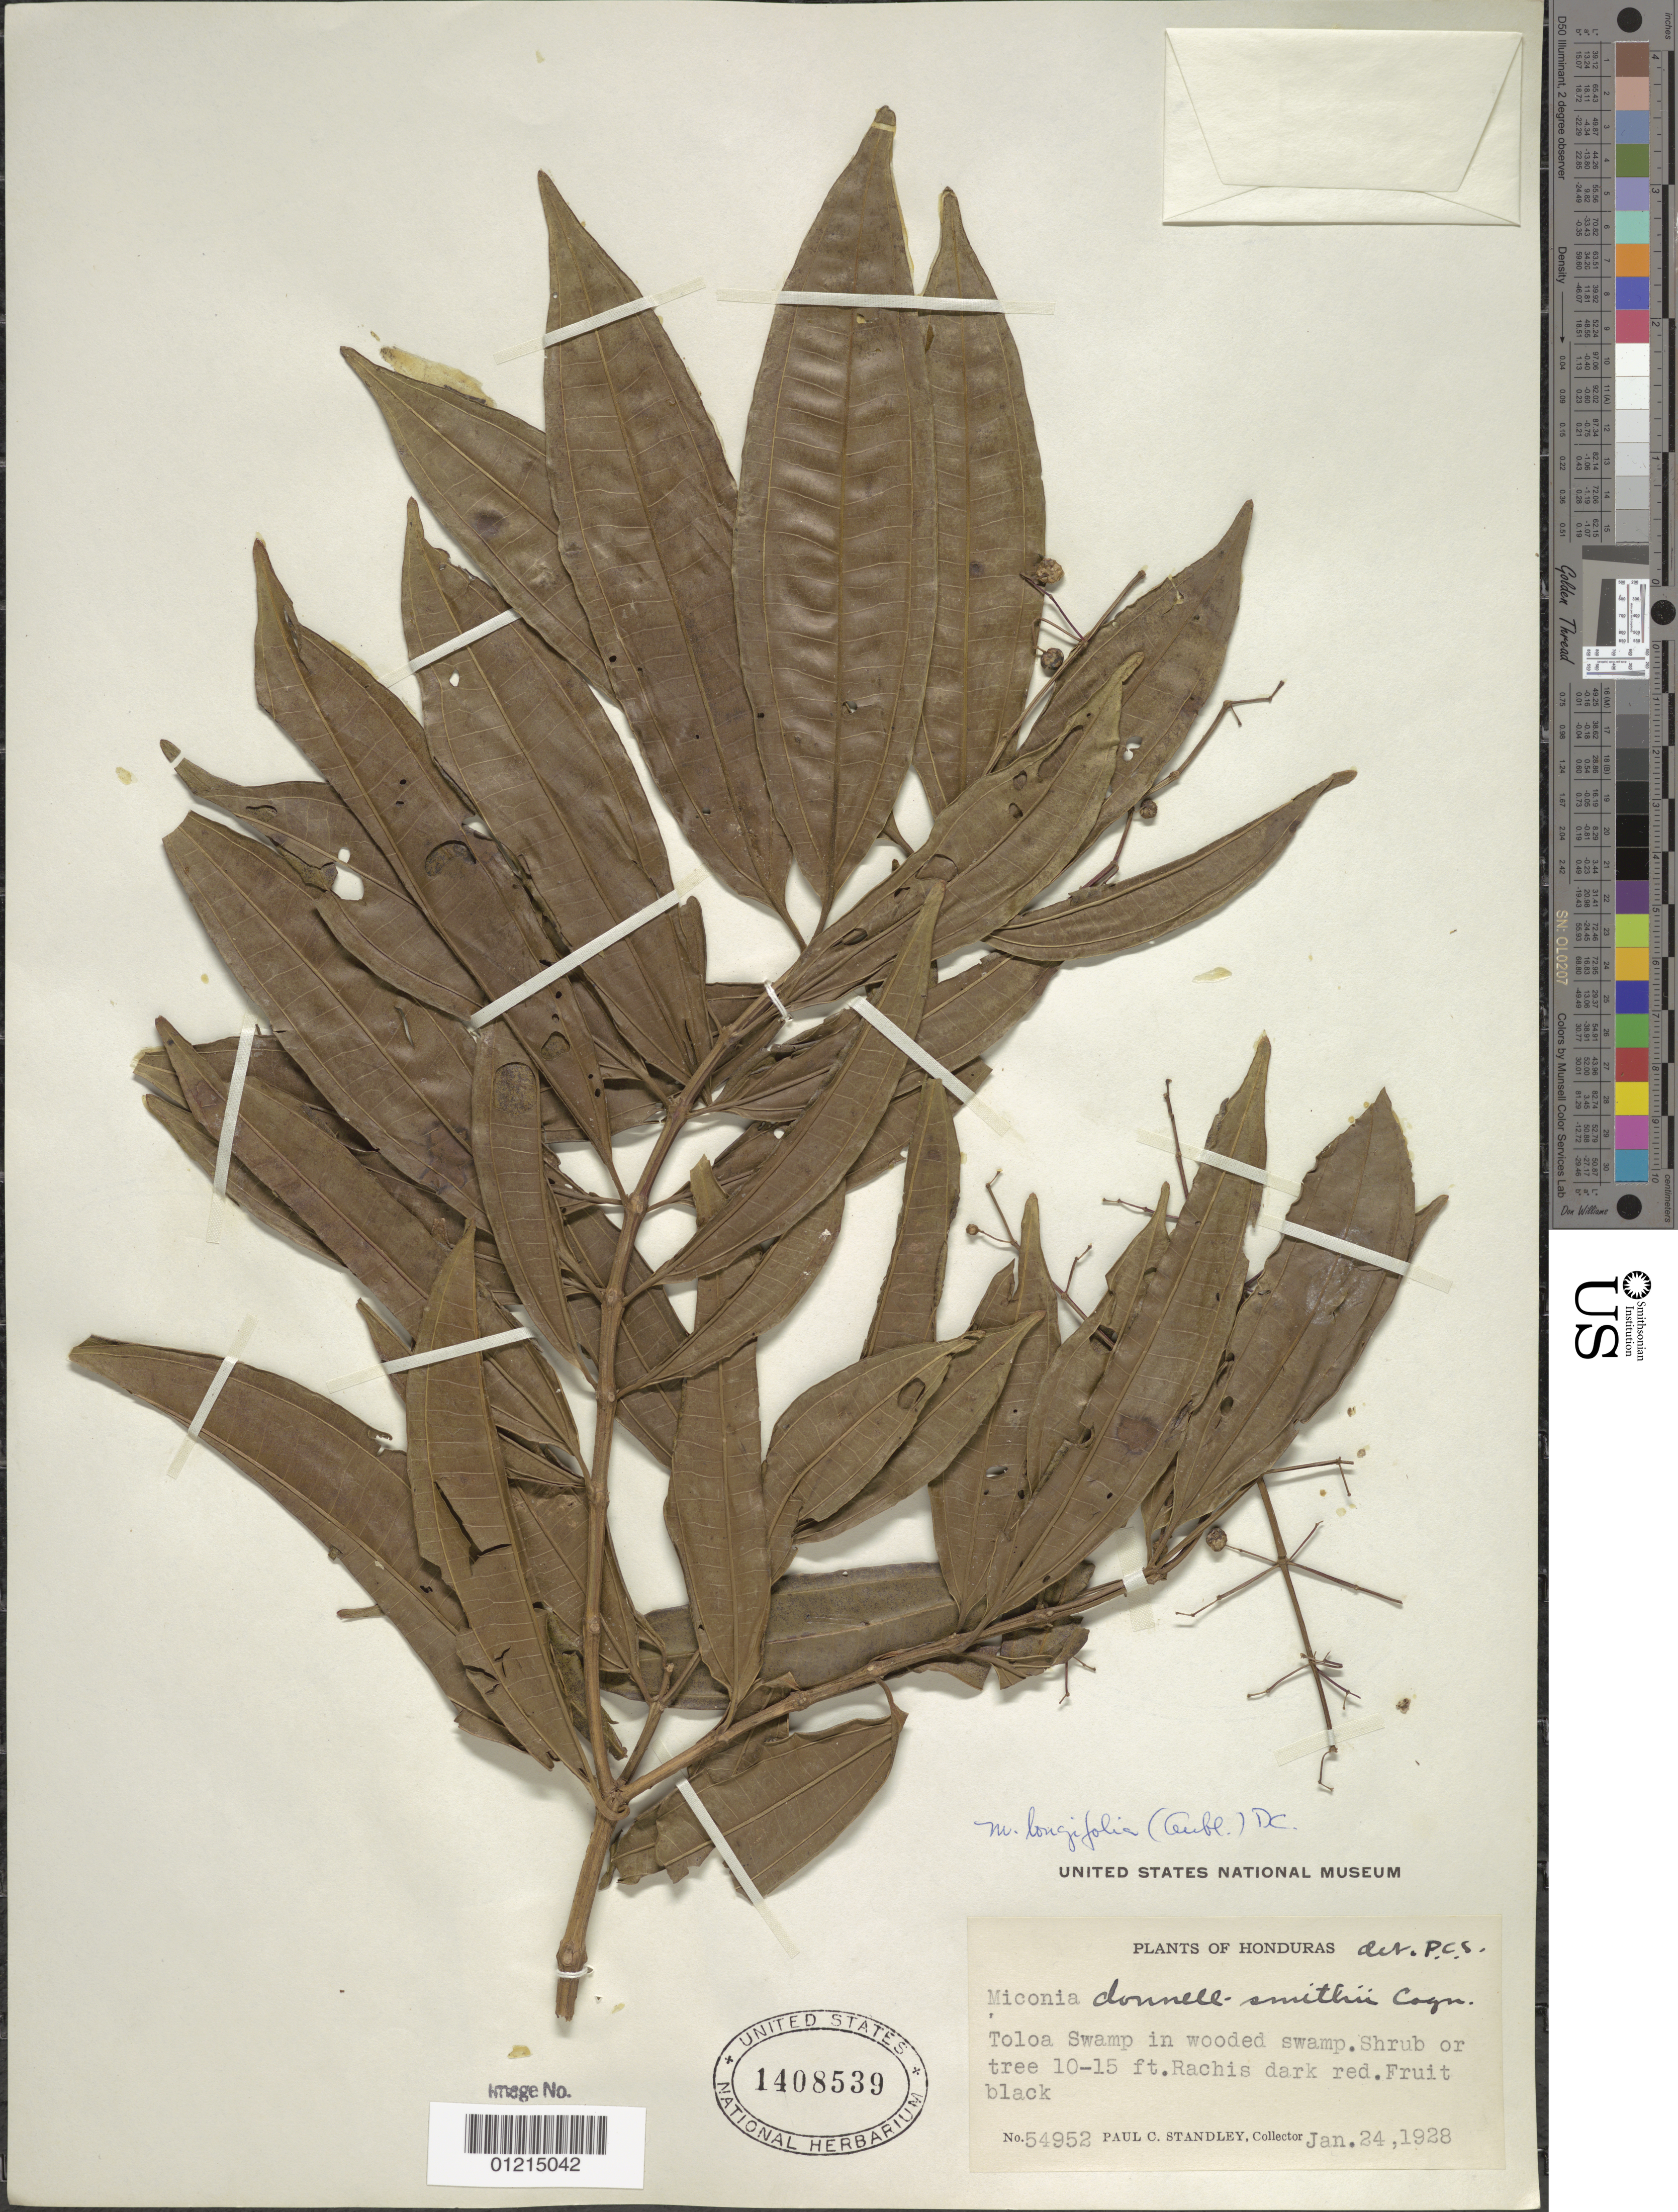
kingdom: Plantae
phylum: Tracheophyta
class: Magnoliopsida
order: Myrtales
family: Melastomataceae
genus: Miconia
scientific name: Miconia longifolia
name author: (Aubl.) DC.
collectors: P. C. Standley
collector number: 54952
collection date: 1928-01-24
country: Honduras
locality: Toloa Swamp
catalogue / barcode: US 1408539